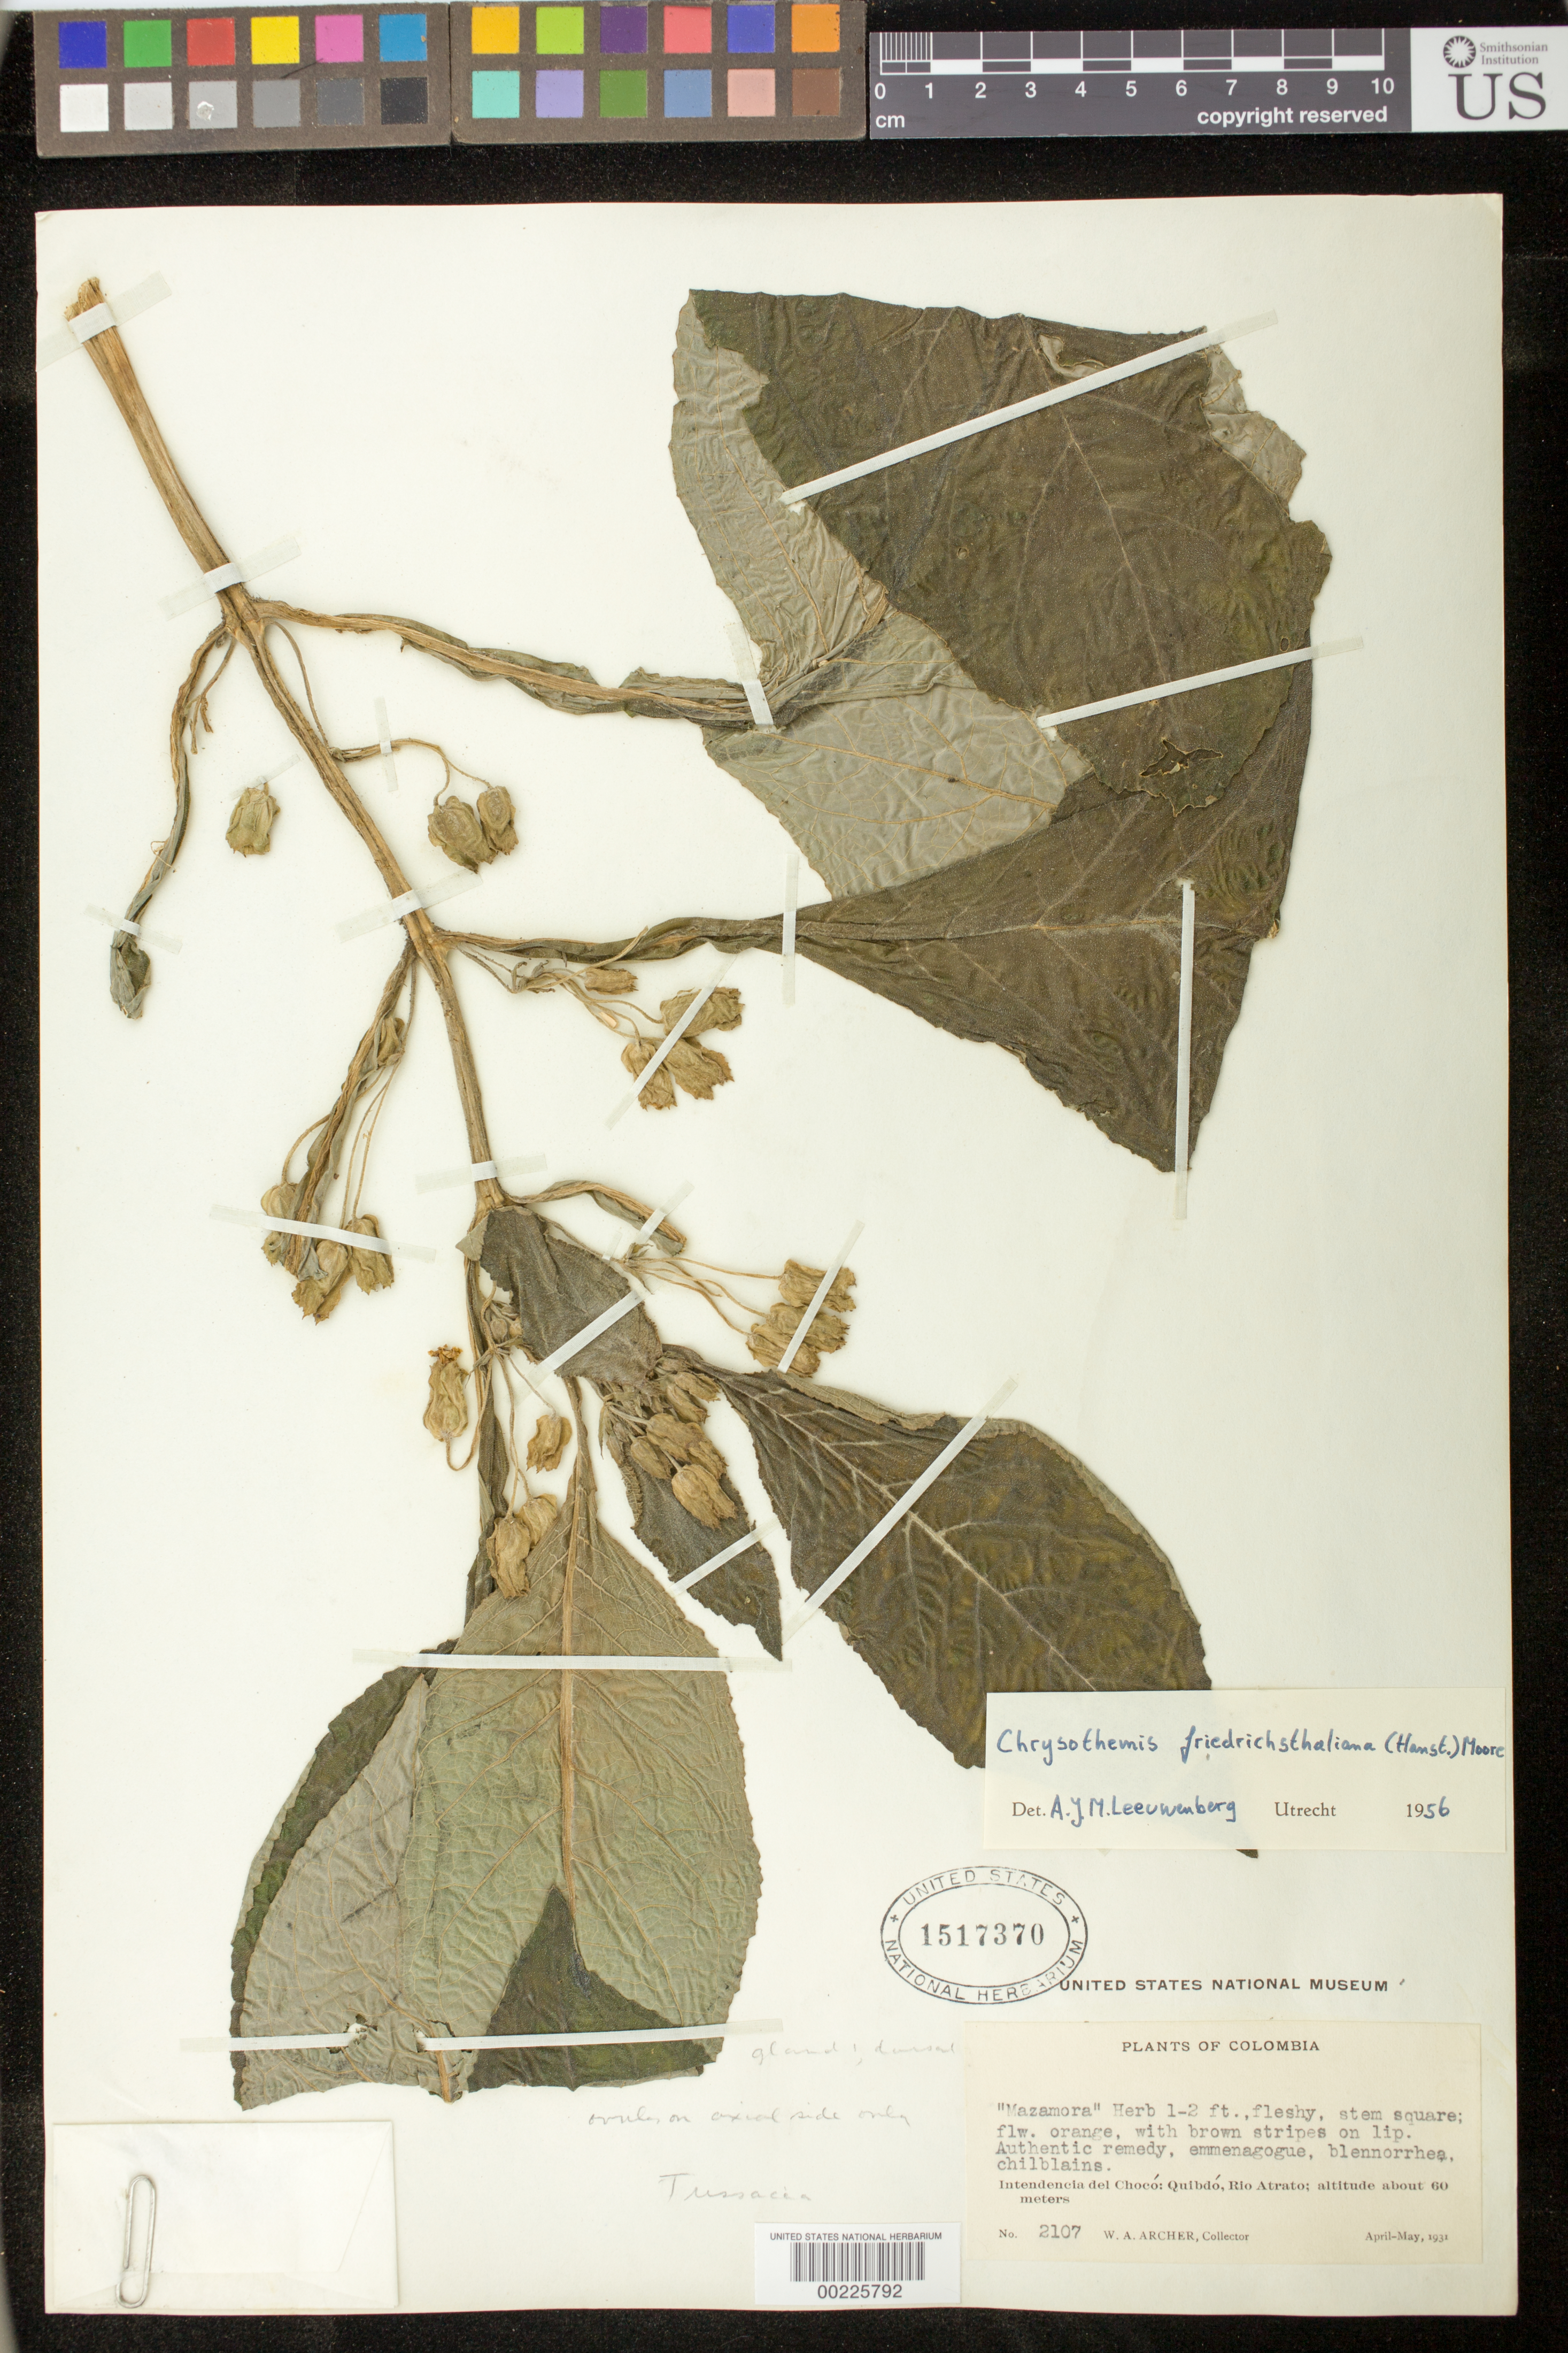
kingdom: Plantae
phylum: Tracheophyta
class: Magnoliopsida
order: Lamiales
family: Gesneriaceae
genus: Chrysothemis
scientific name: Chrysothemis friedrichsthaliana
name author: (Hanst.) H.E. Moore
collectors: A. W. Archer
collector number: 2107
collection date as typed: Apr-May 1931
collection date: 1931-04/1931-05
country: Colombia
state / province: Chocó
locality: Quibdo, Rio Atrato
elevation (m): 60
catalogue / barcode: US 1517370